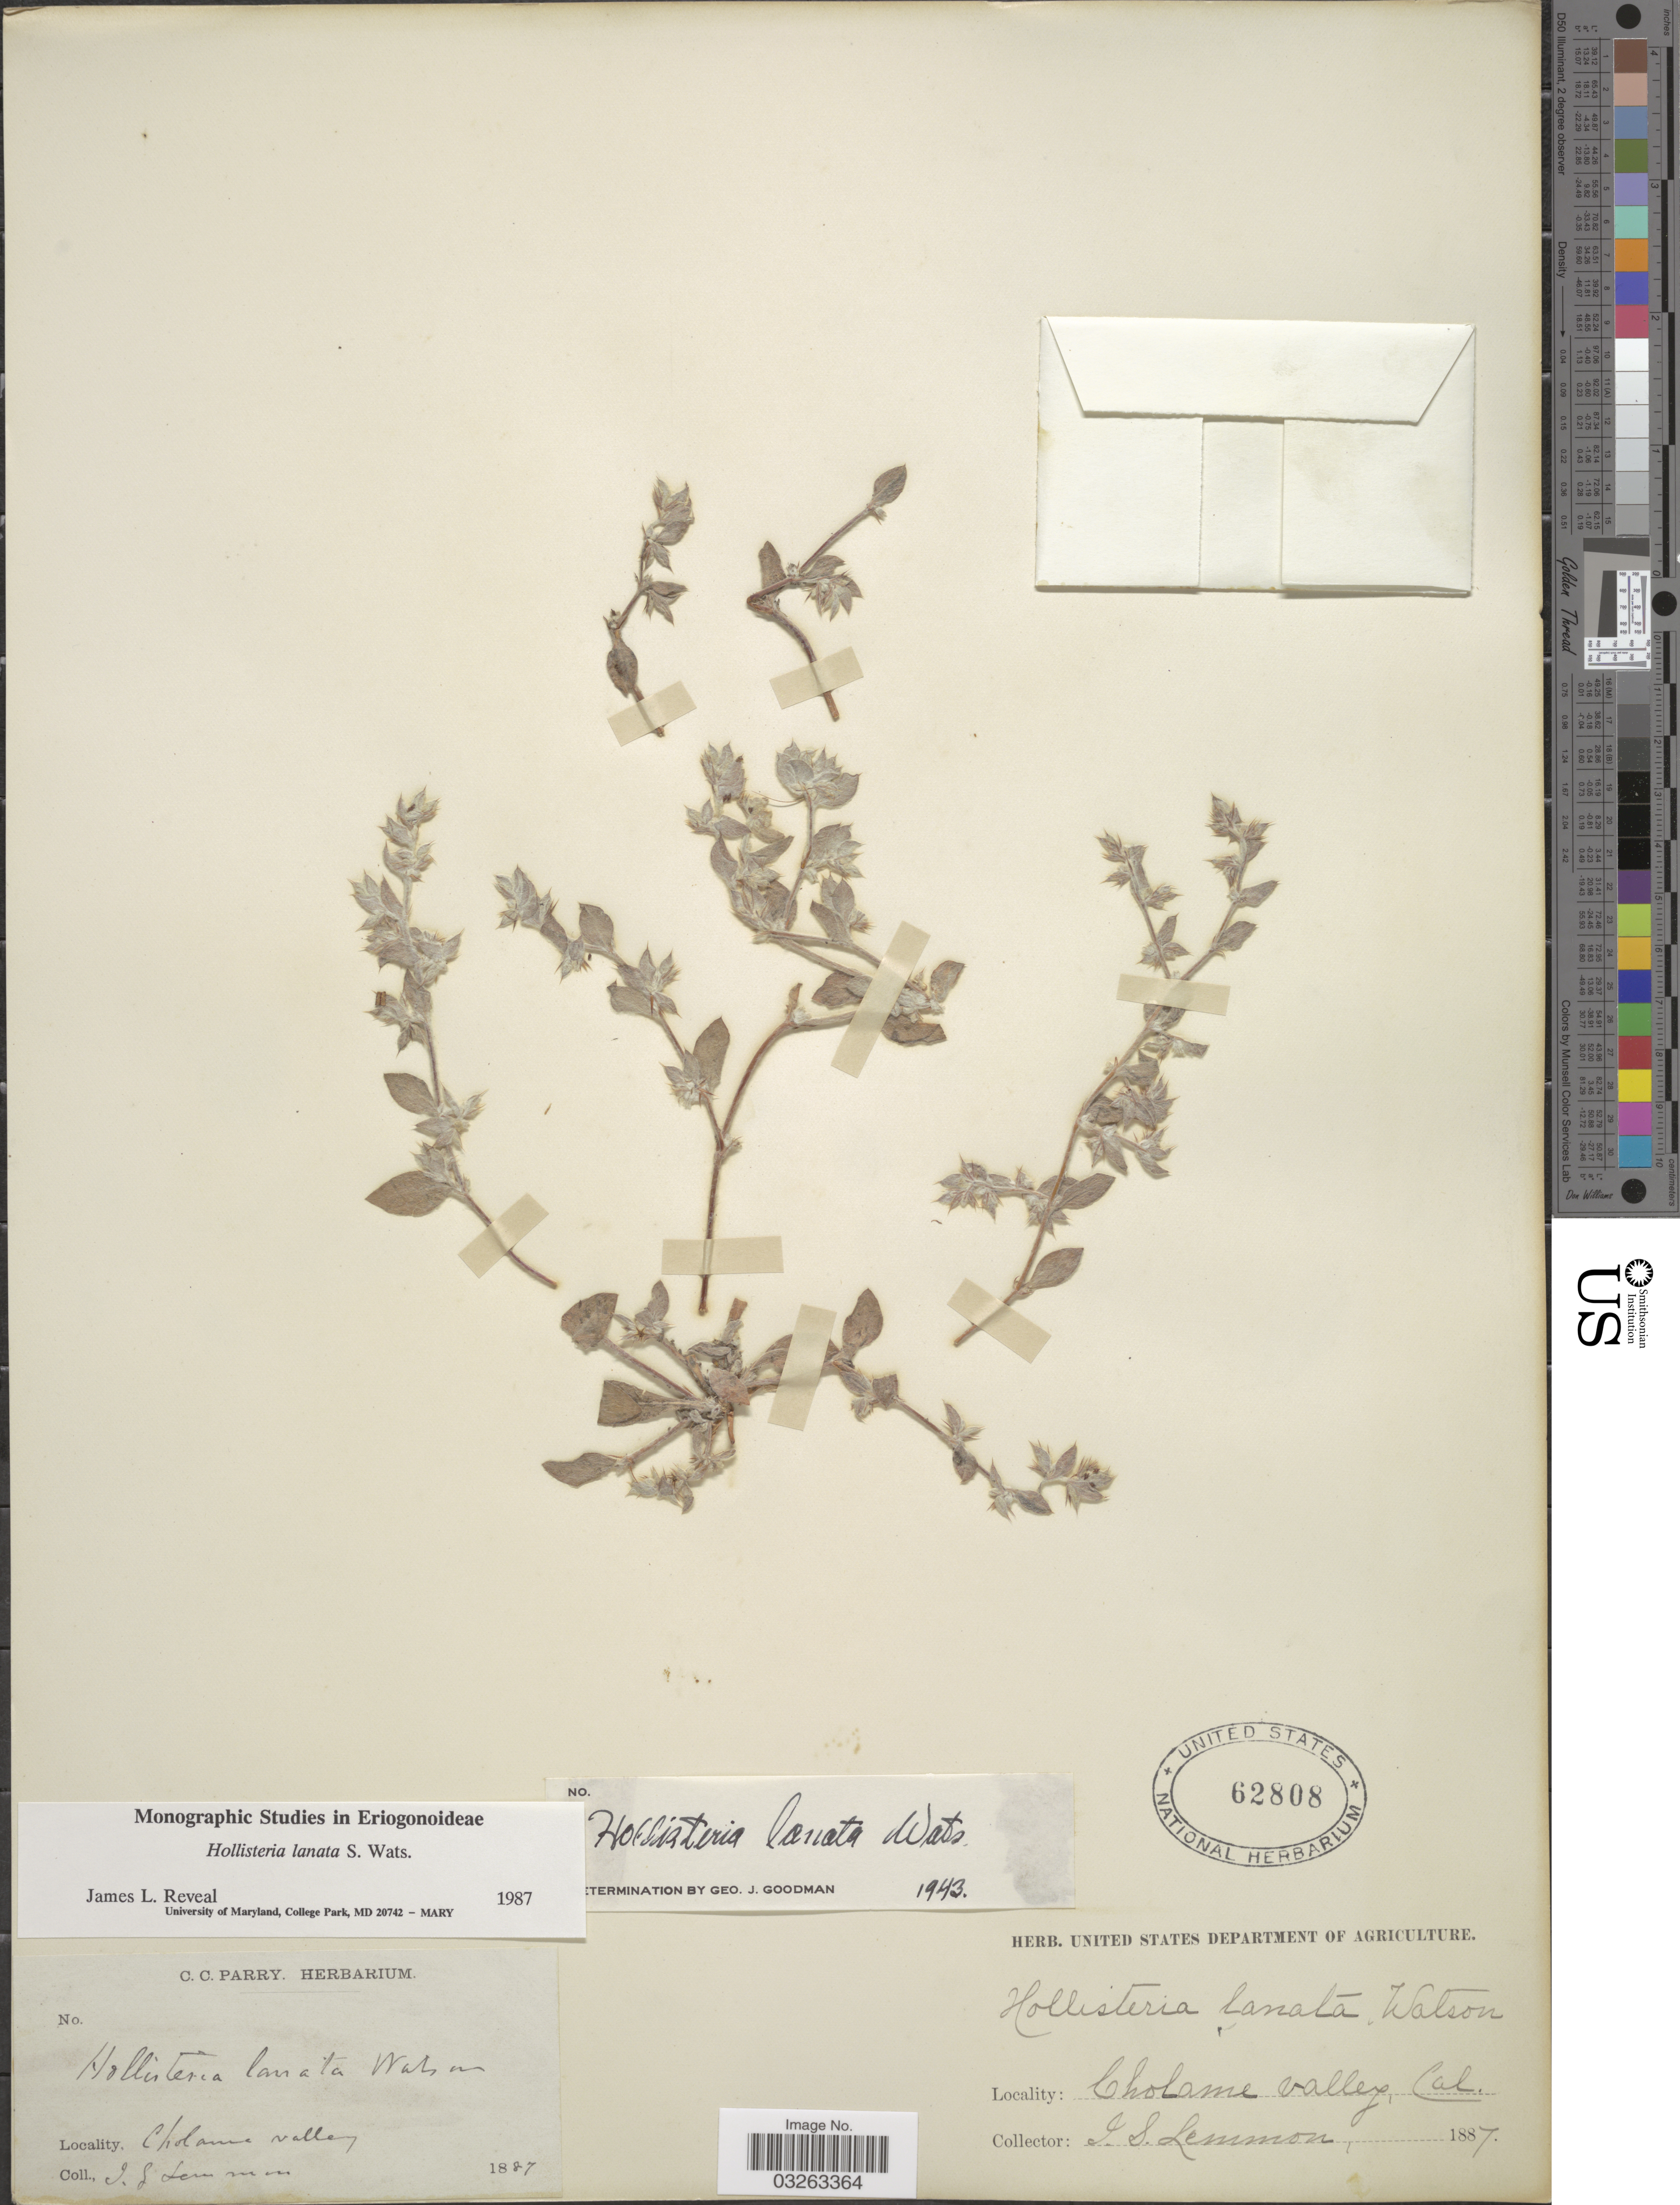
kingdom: Plantae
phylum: Tracheophyta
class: Magnoliopsida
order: Caryophyllales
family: Polygonaceae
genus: Hollisteria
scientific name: Hollisteria lanata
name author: S. Watson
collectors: J. Lemmon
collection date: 1887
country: United States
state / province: California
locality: Cholame valley.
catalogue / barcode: US 62808